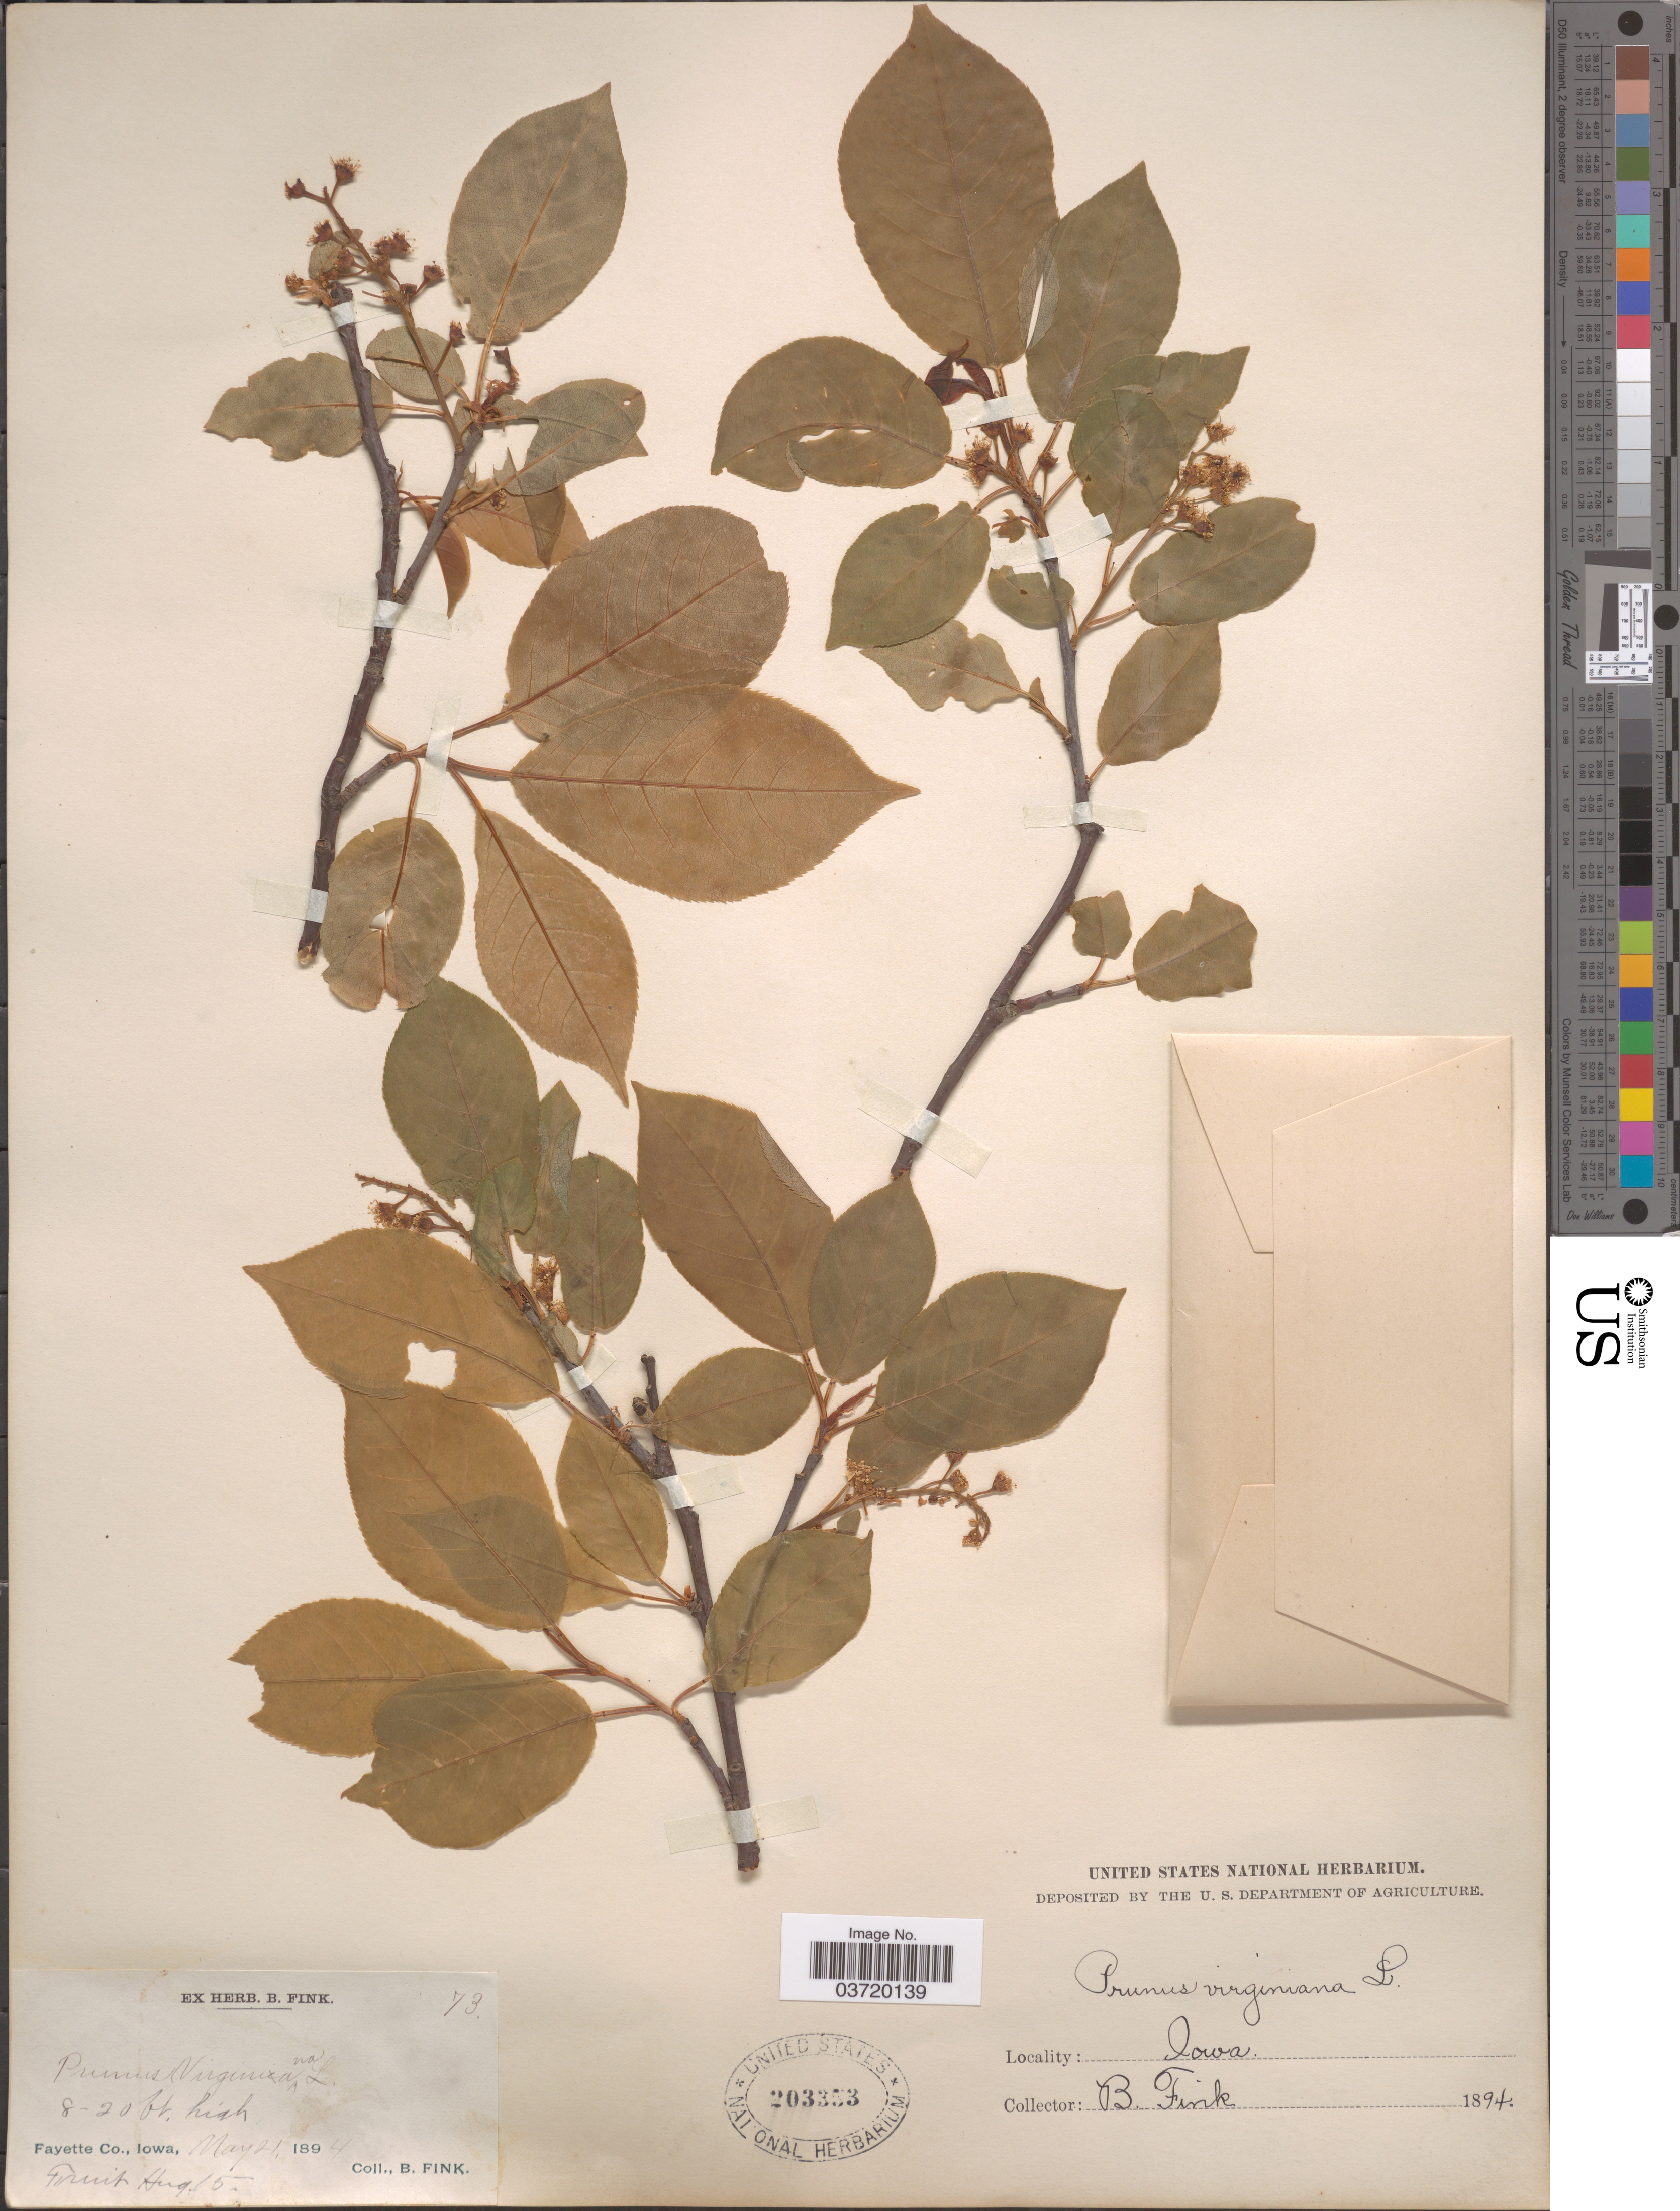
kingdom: Plantae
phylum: Tracheophyta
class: Magnoliopsida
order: Rosales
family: Rosaceae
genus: Prunus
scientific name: Prunus virginiana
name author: L.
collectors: B. Fink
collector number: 73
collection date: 1894-05-21/1894-08-15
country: United States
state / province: Iowa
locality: Fayette Co.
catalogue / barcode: US 203353